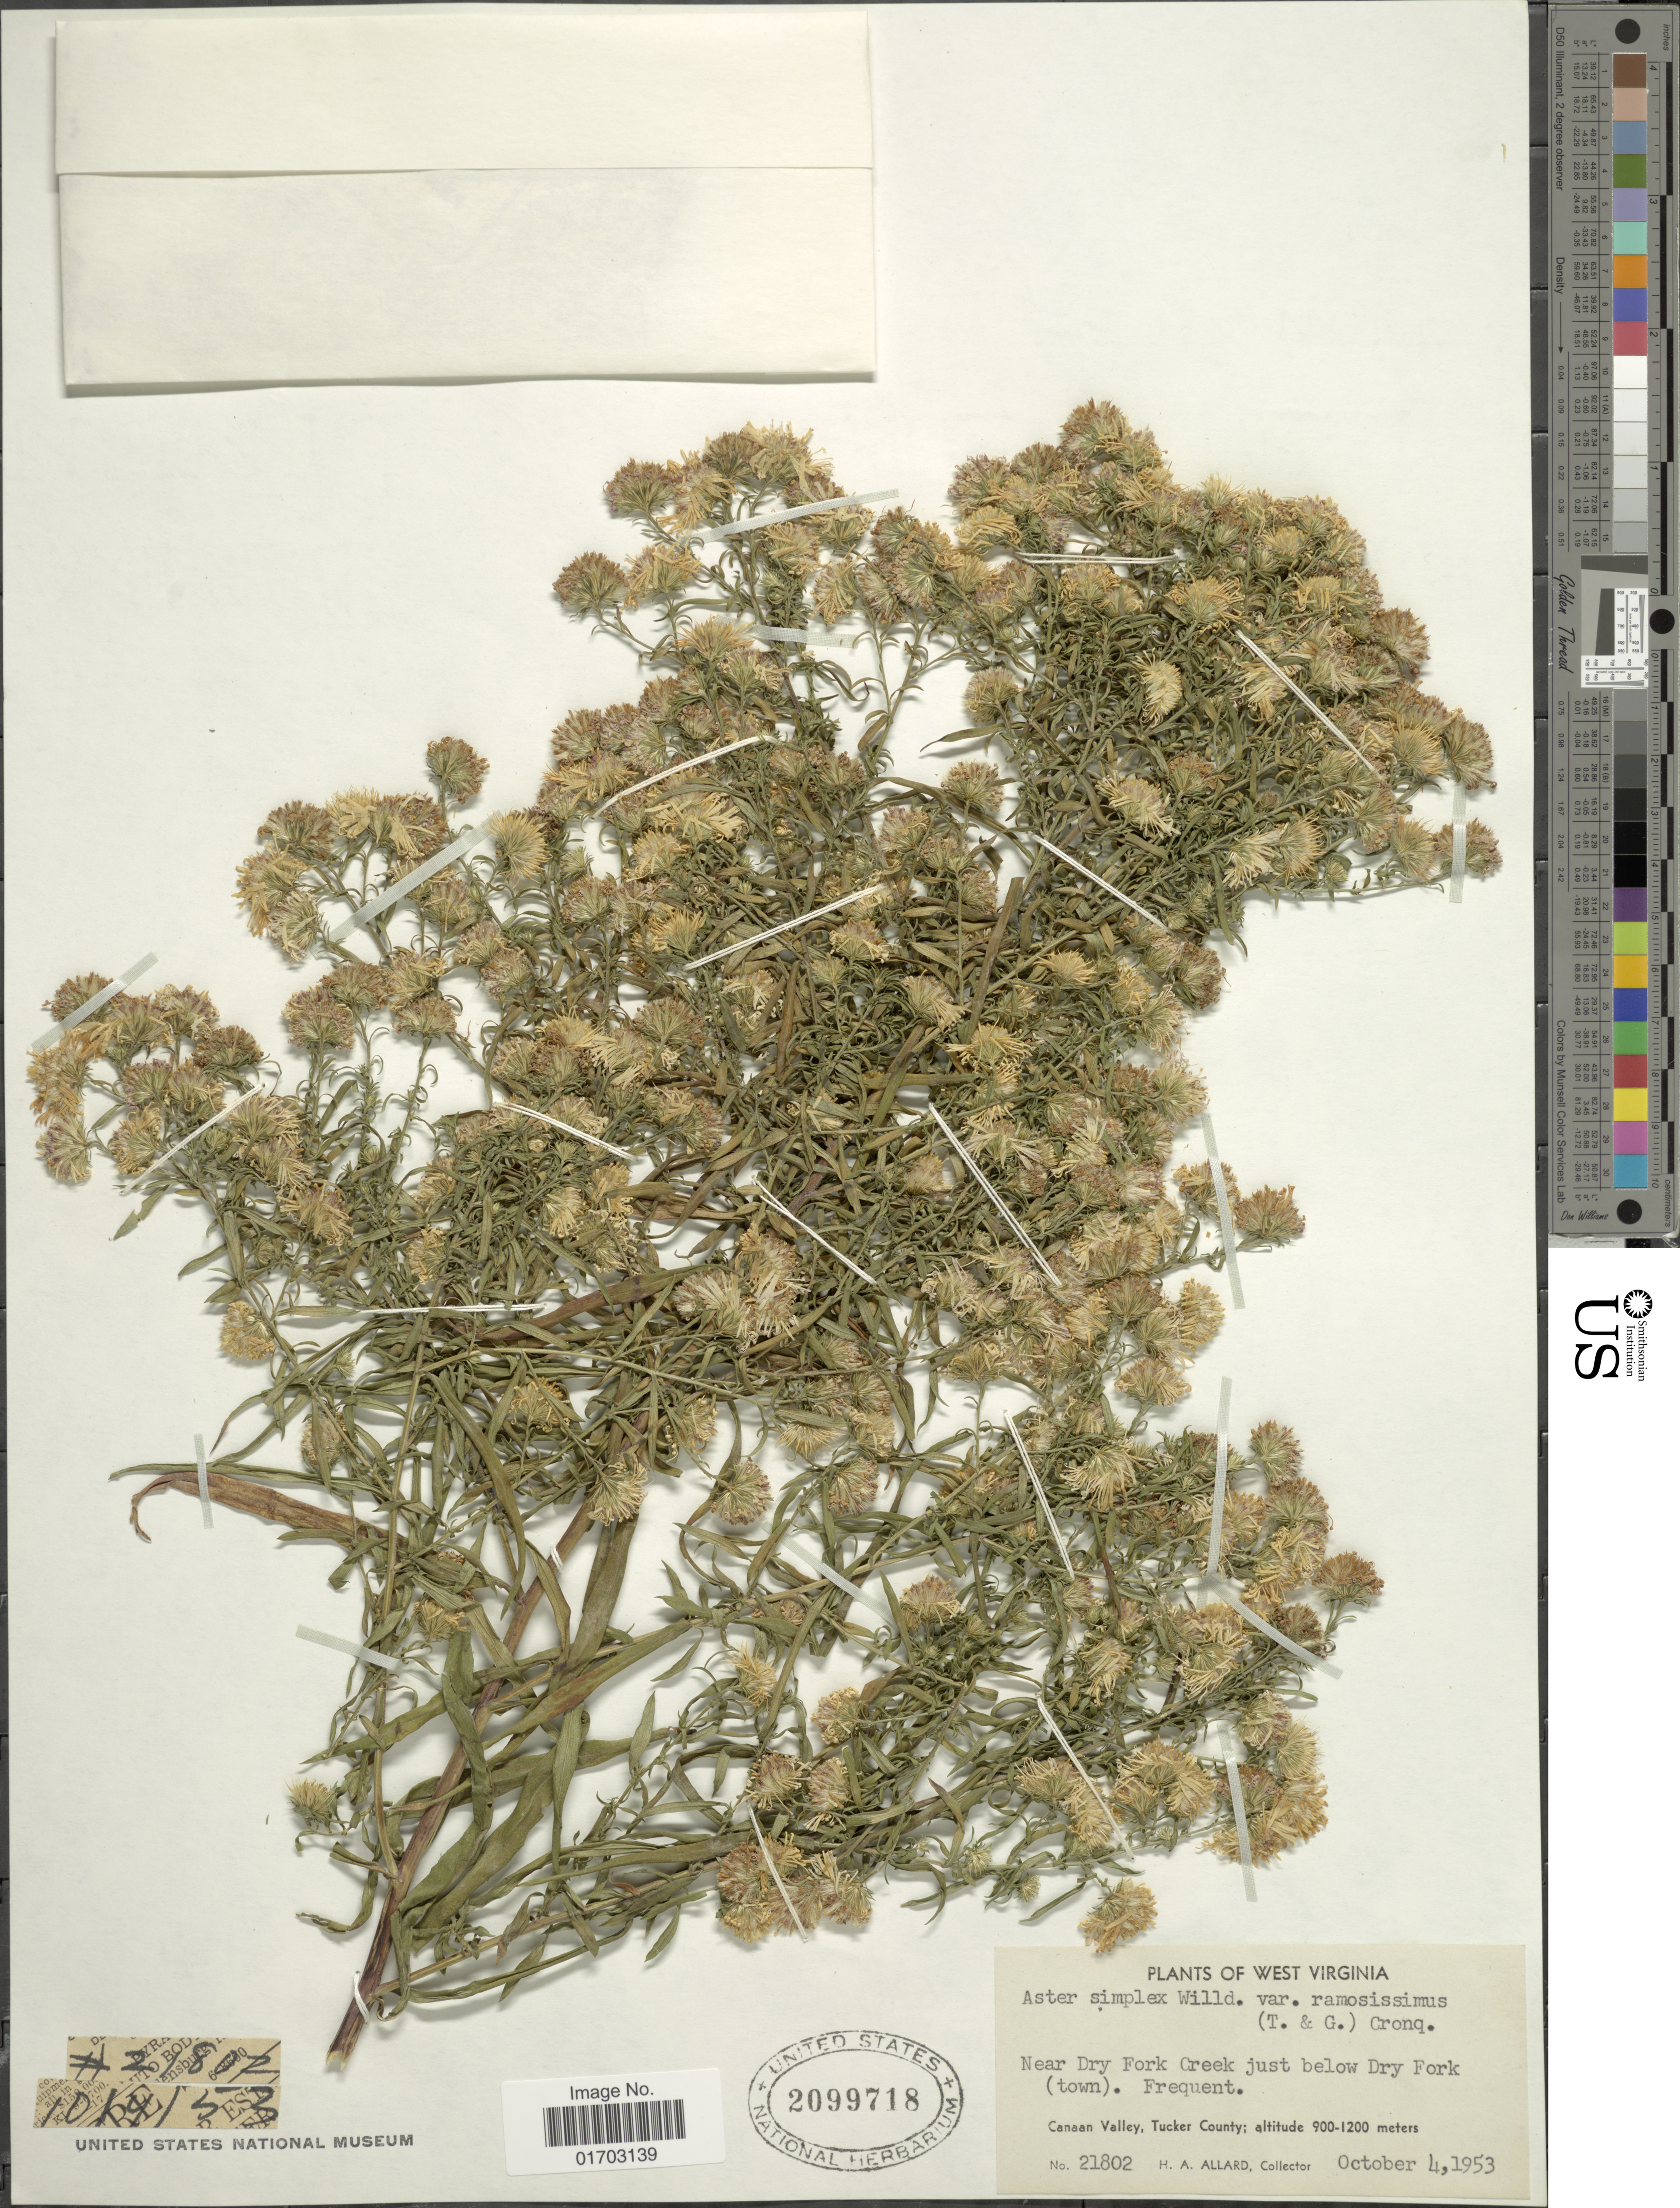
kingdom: Plantae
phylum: Tracheophyta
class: Magnoliopsida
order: Asterales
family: Asteraceae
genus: Symphyotrichum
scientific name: Symphyotrichum simplex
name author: (Willd.) Á. Löve & D. Löve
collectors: H. A. Allard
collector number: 21802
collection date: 1953-10-04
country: United States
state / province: West Virginia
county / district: Tucker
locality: Near dry Fork Creek just below Dry Fork (town). Canaan Valley, Tucker County.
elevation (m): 900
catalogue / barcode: US 2009718